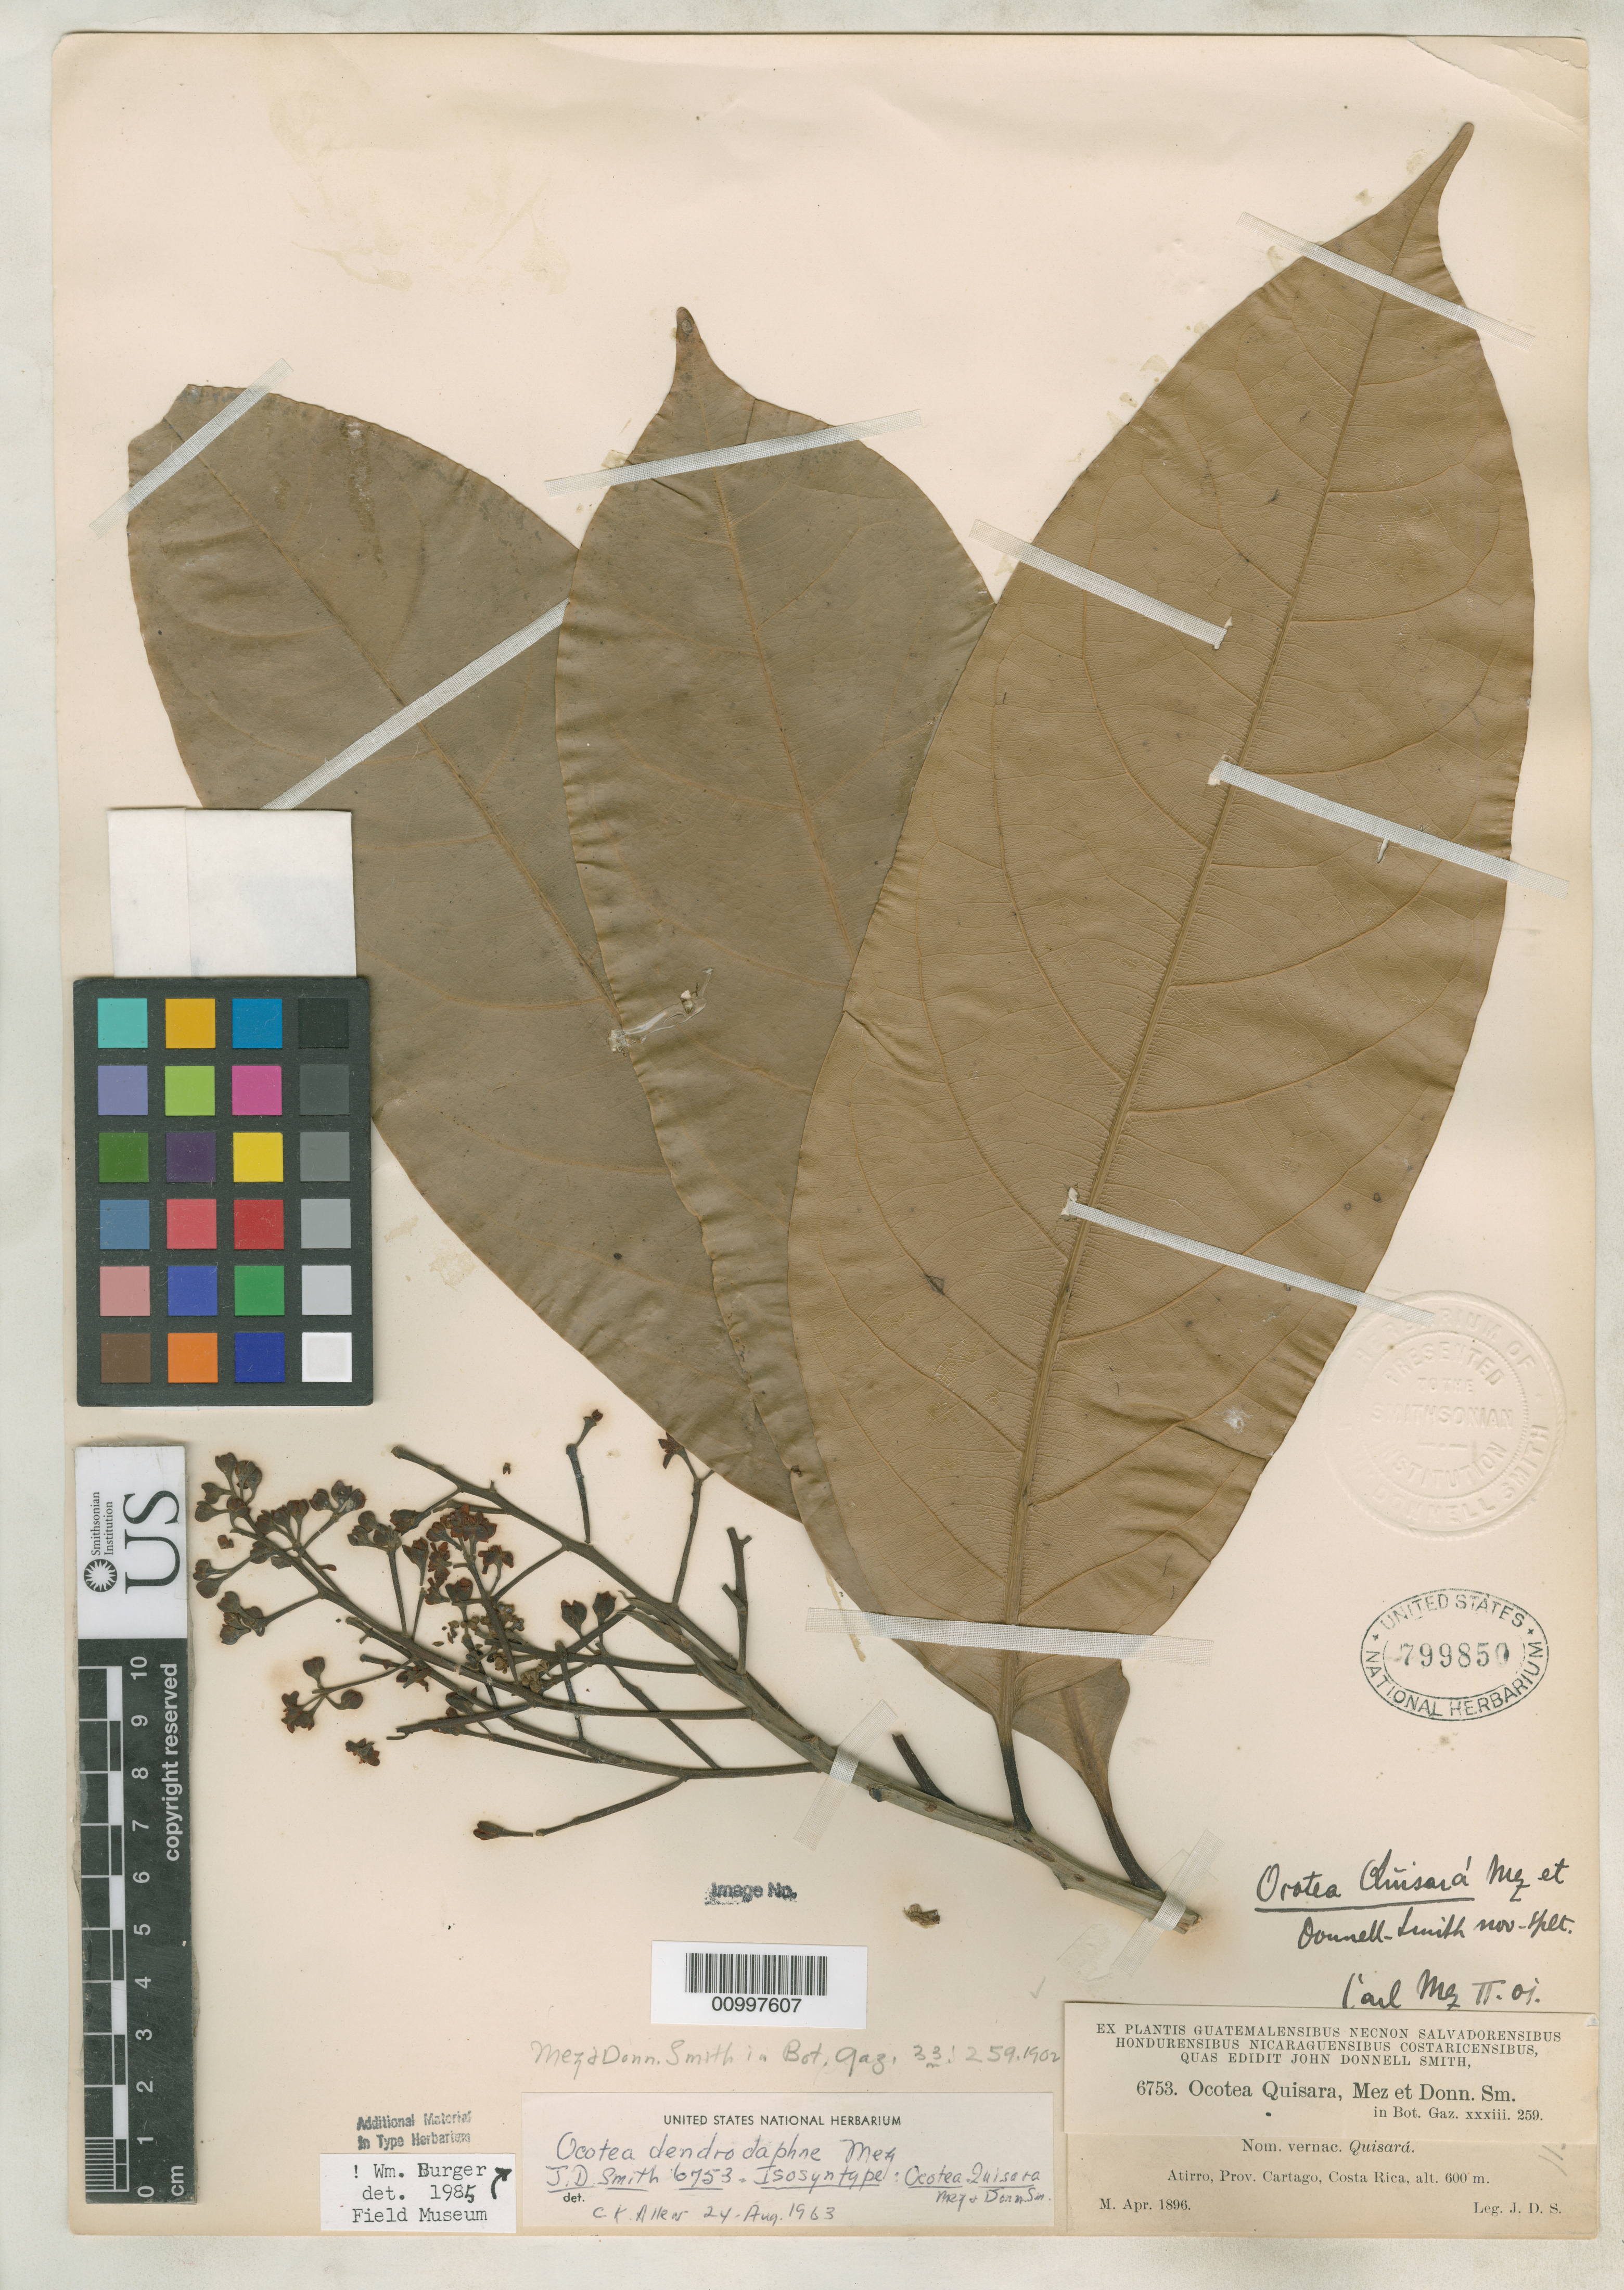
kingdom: Plantae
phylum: Tracheophyta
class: Magnoliopsida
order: Laurales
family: Lauraceae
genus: Ocotea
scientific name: Ocotea quisara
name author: Mez & Donn. Sm.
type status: Isosyntype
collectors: J. Donnell Smith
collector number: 6753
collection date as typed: Apr 1896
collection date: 1896-04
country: Costa Rica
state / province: Cartago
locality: Atirro, Prov. Cartago.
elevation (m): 600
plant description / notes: Specimen ex John Donnell Smith herbarium.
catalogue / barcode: US 799850